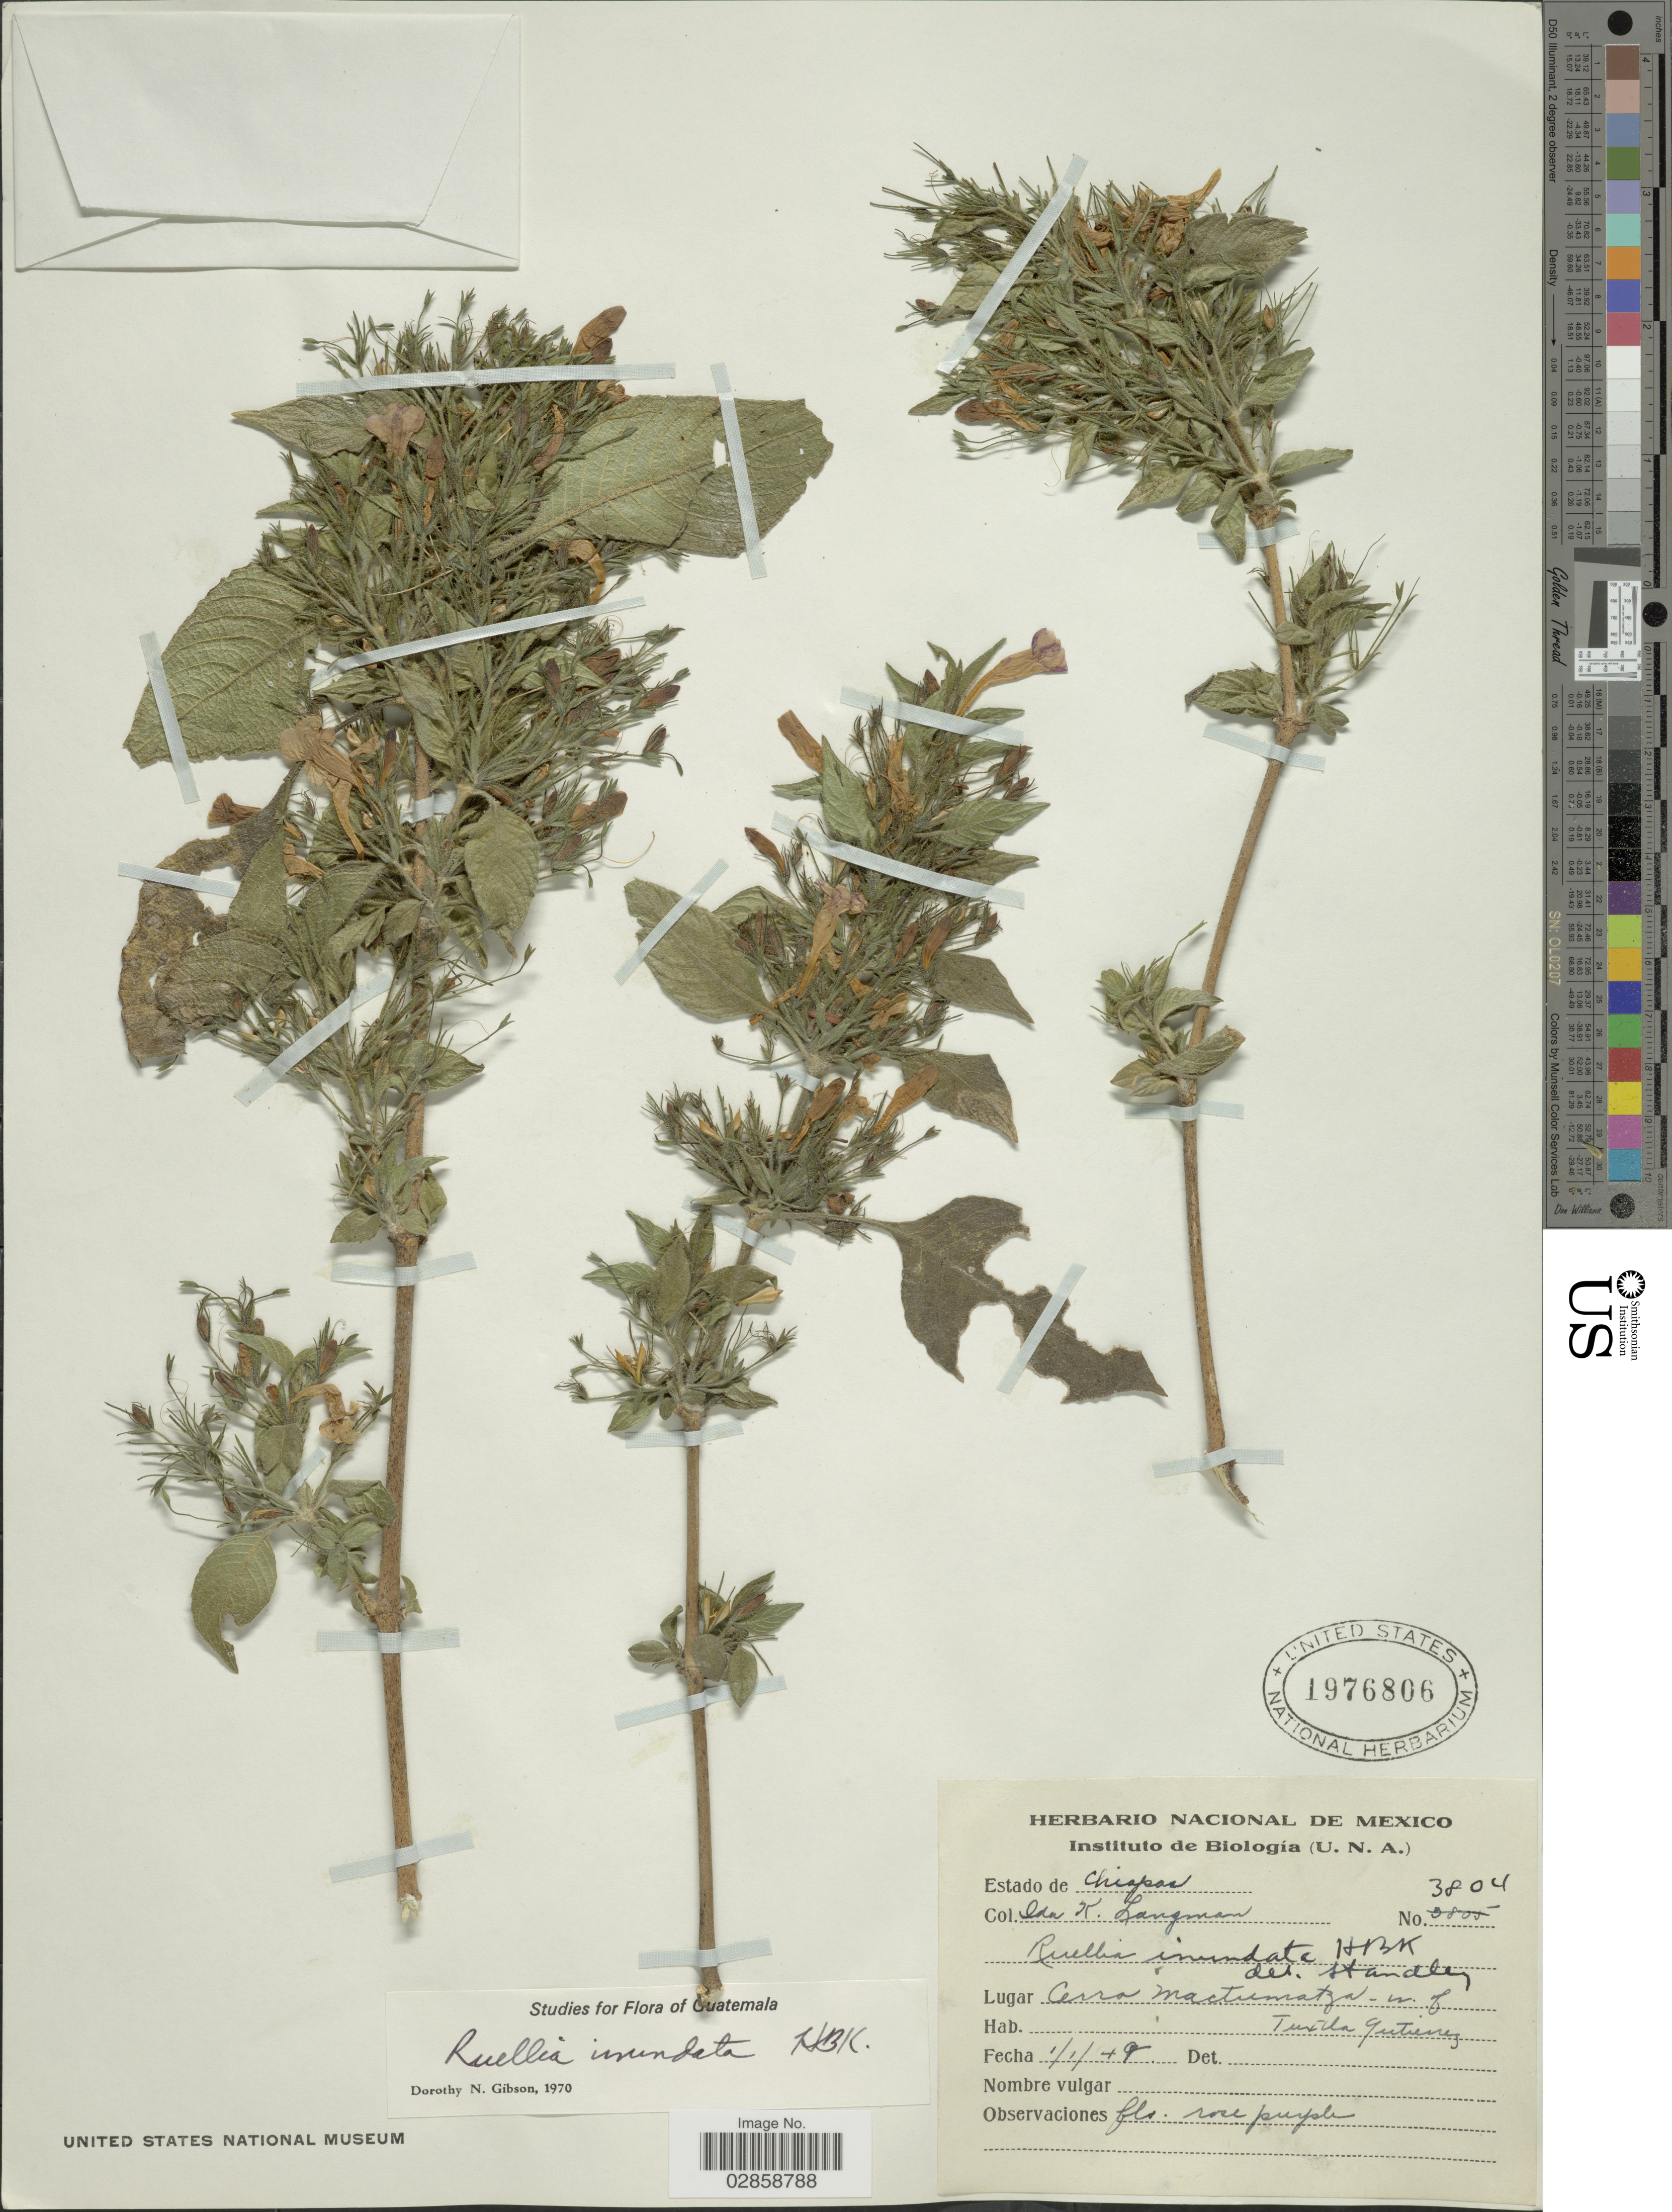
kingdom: Plantae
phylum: Tracheophyta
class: Magnoliopsida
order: Lamiales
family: Acanthaceae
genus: Ruellia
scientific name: Ruellia inundata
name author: Kunth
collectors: I. K. Langman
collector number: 3804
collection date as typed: Transcribed d/m/y: 1/1/49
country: Mexico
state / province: Chiapas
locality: Cerro Mactumatza-w. of Tuxtla Gutierrez.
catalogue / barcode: US 1976806